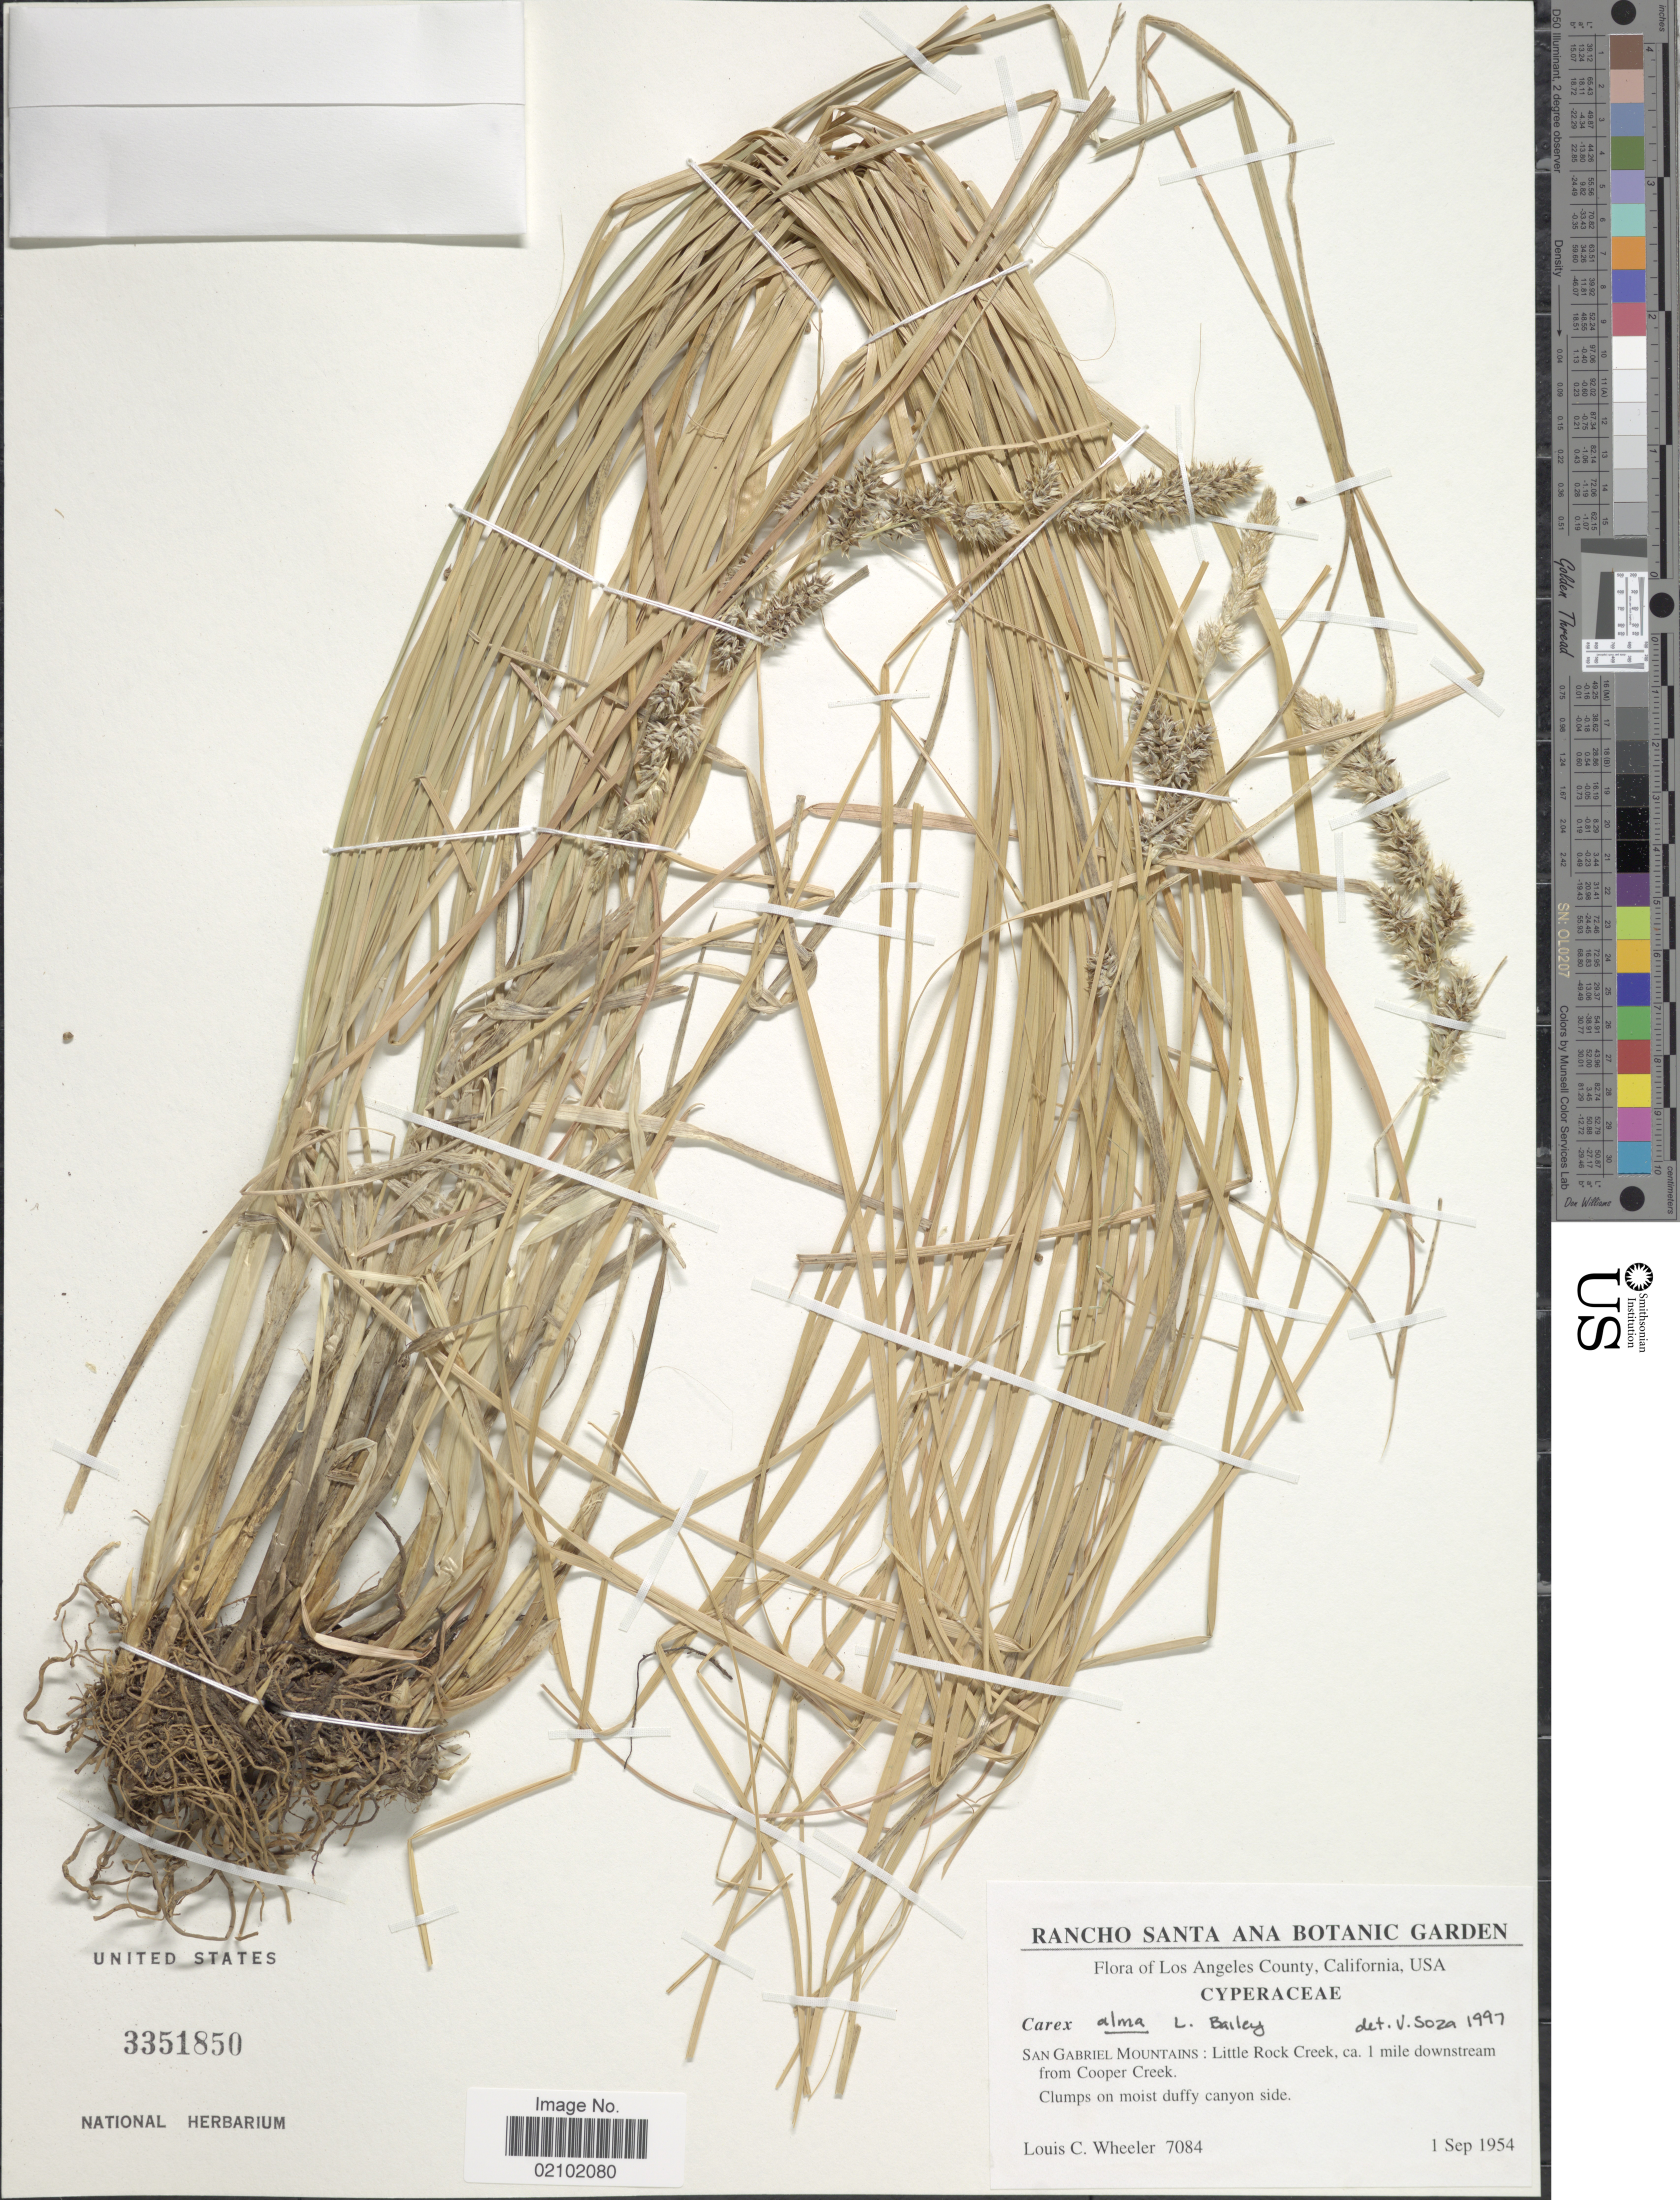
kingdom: Plantae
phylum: Tracheophyta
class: Liliopsida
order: Poales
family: Cyperaceae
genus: Carex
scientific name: Carex alma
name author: L.H. Bailey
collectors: L. C. Wheeler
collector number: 7084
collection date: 1954-09-01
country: United States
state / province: California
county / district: Los Angeles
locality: Los Angeles County. San Gabriel Mountains: Little Rock Creek, ca. 1 mile downstream from Cooper Creek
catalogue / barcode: US 3351850